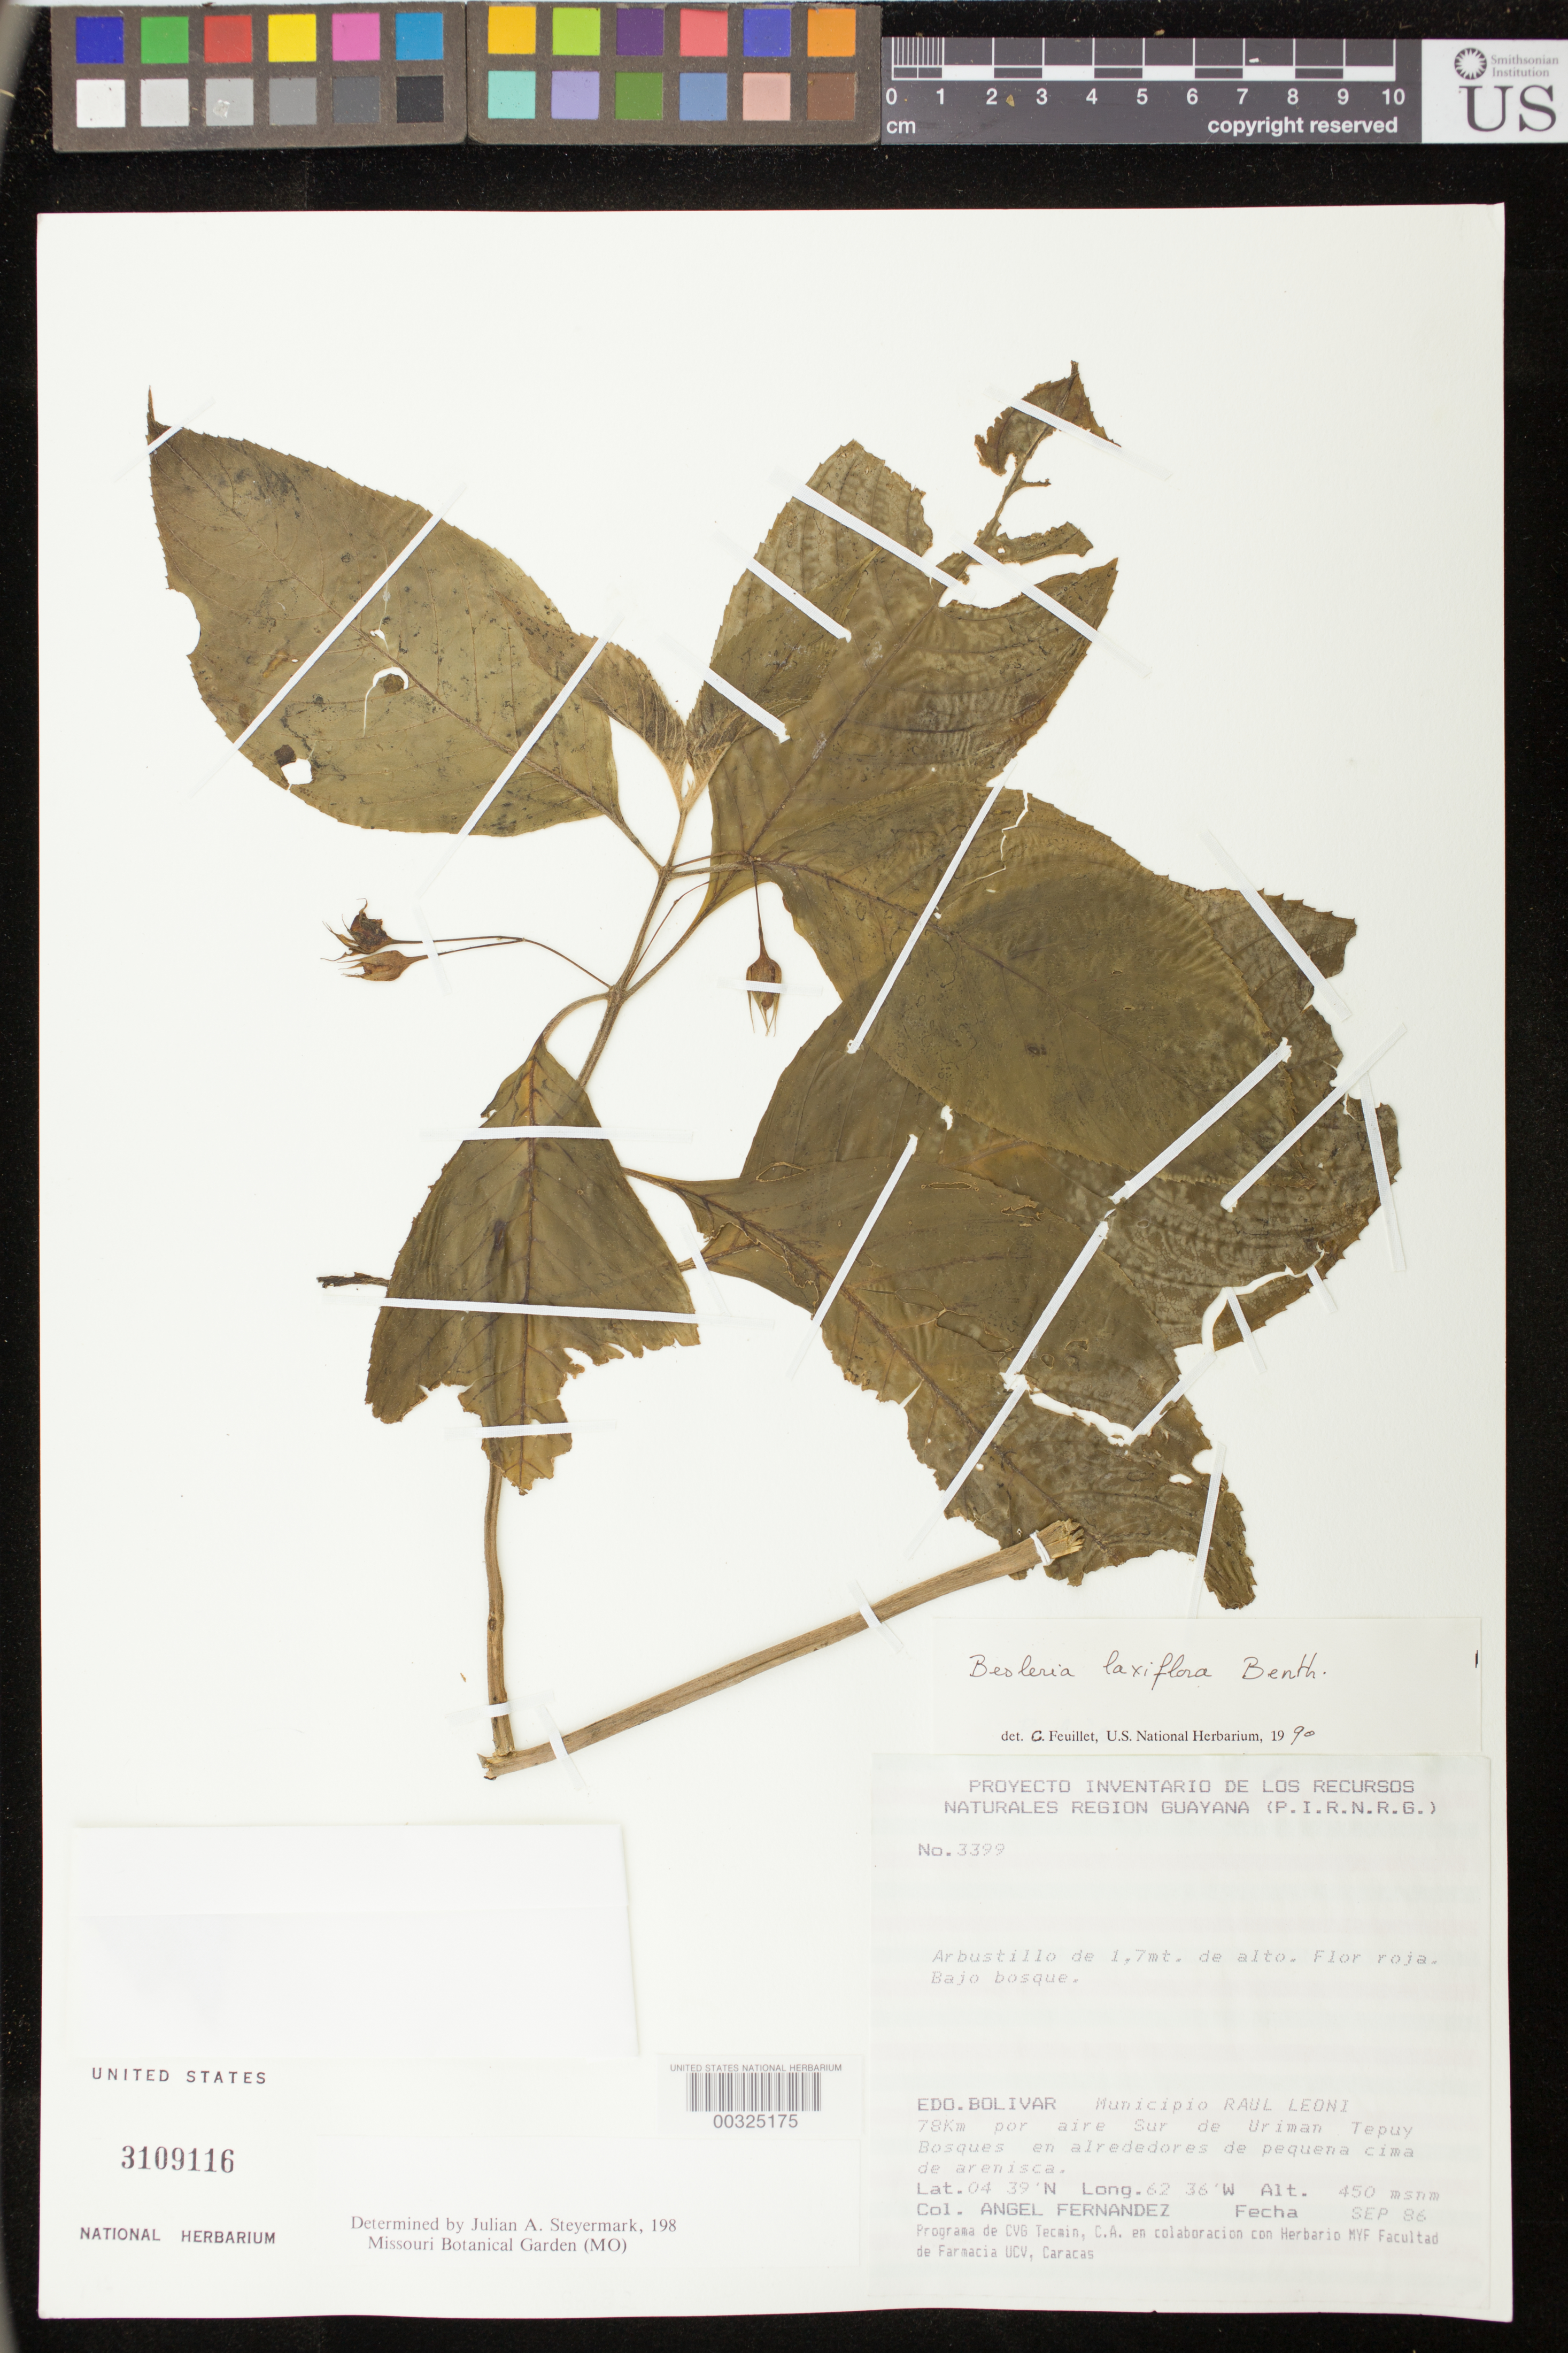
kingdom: Plantae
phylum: Tracheophyta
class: Magnoliopsida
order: Lamiales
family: Gesneriaceae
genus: Besleria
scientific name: Besleria laxiflora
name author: Benth.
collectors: A. Fernández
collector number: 3399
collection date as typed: Sep 1986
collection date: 1986-09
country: Venezuela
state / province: Bolívar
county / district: Angostura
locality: Mun. of Raúl Leoni [=Angostura], 78 km by air S of Uriman tepuy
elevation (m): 450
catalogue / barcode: US 3109116